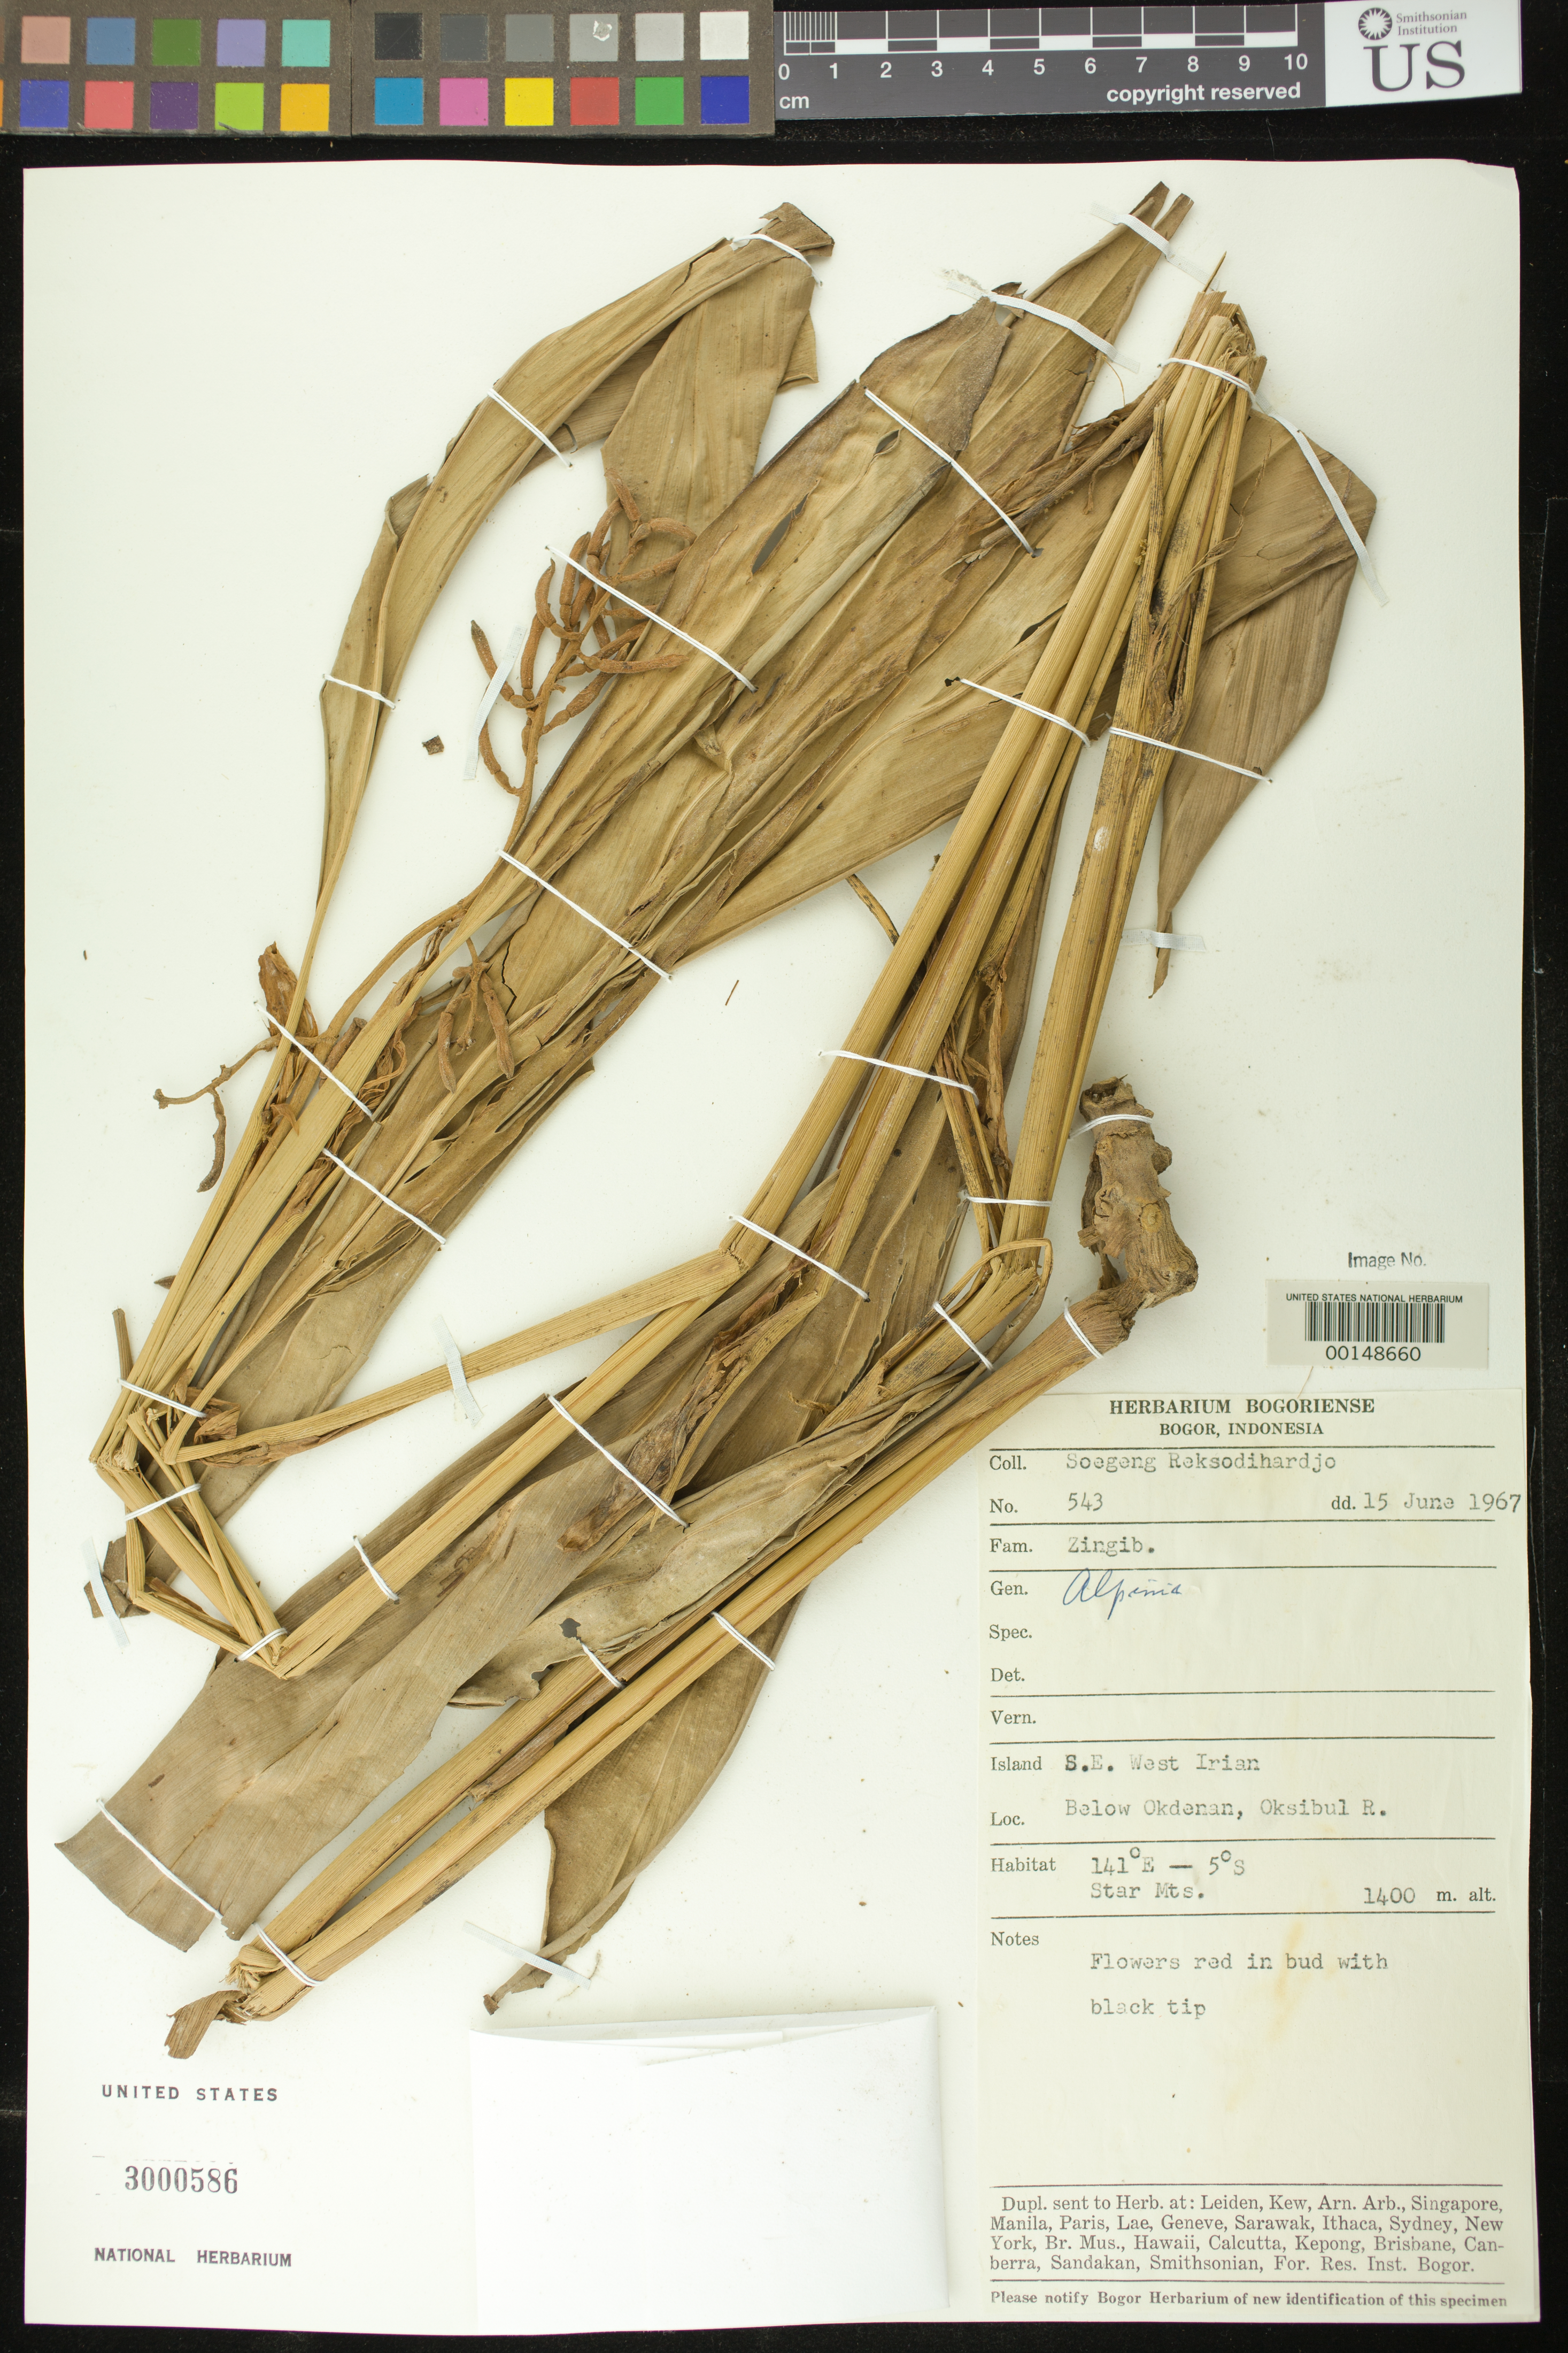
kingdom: Plantae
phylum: Tracheophyta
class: Liliopsida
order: Zingiberales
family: Zingiberaceae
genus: Alpinia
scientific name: Alpinia sp.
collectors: S. Reksodihardjo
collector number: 543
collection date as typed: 15 Jun 1967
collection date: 1967-06-15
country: Indonesia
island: New Guinea Island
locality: S.e. west irian, below okdenan, oksibul rd. 141 deg e.--5 deg s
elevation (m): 1400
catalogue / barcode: US 3000586